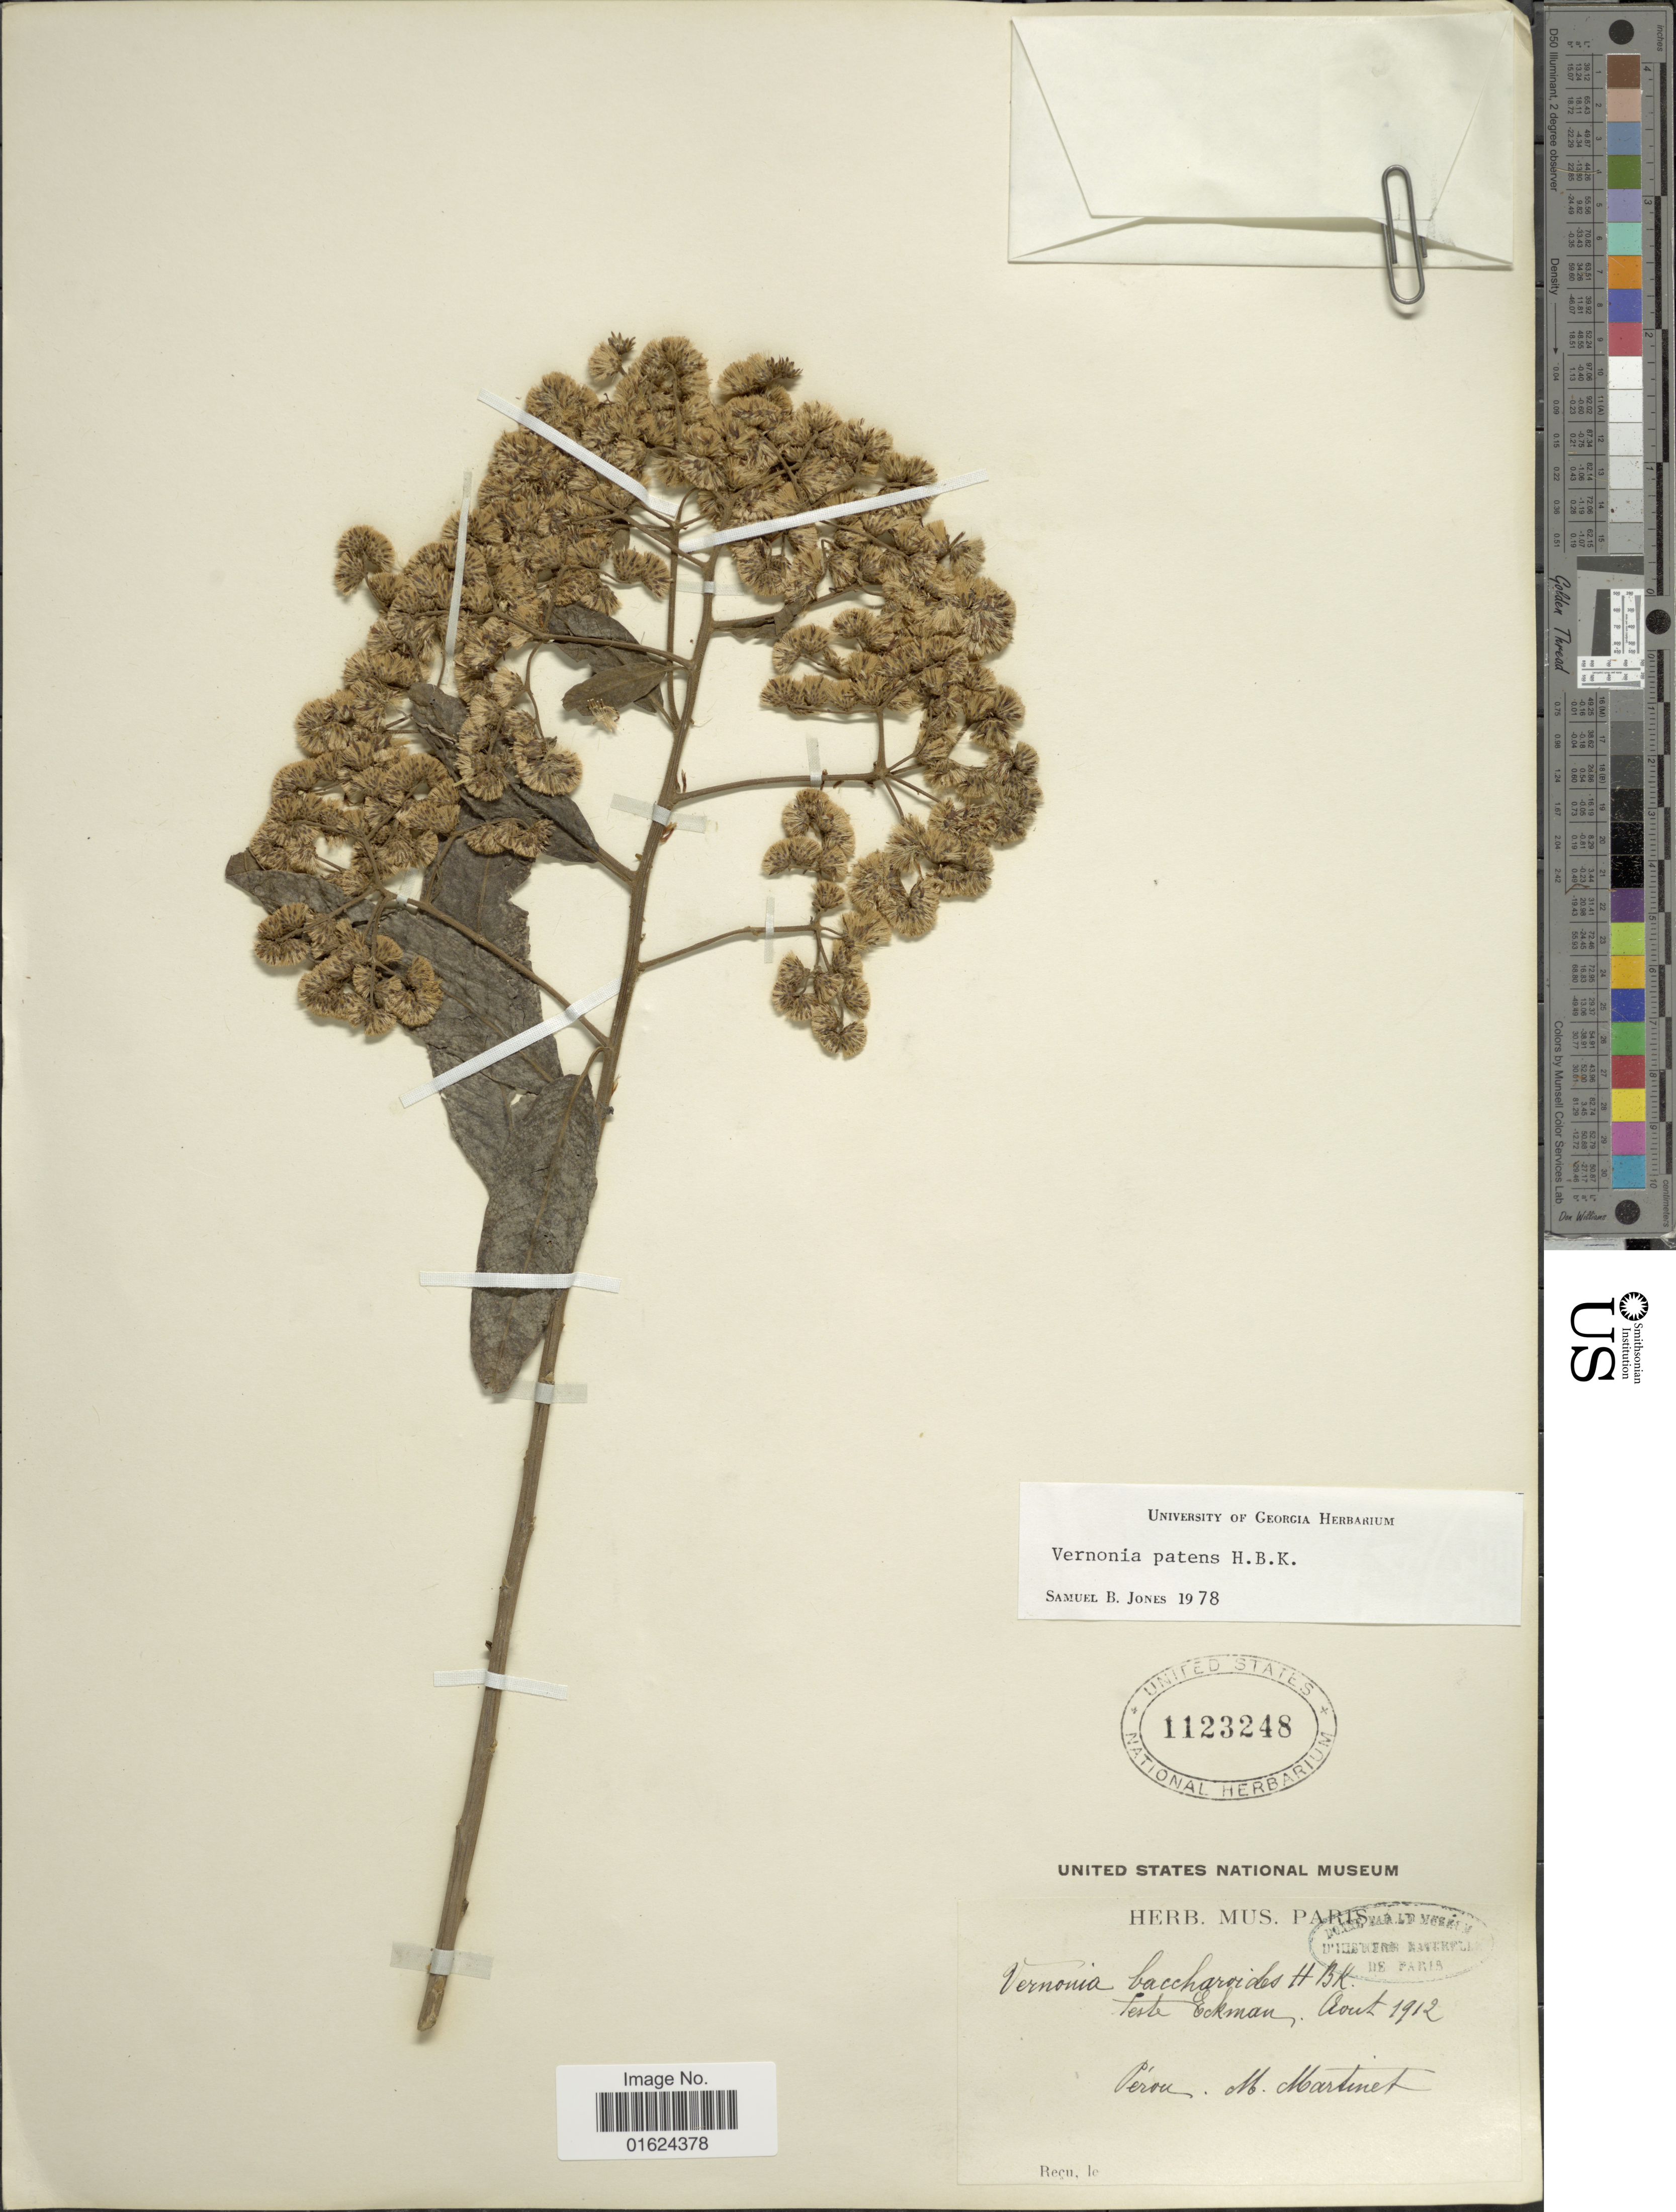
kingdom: Plantae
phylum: Tracheophyta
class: Magnoliopsida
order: Asterales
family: Asteraceae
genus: Vernonanthura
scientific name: Vernonanthura patens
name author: (Kunth) H. Rob.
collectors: -. Martinet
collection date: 1912-08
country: Peru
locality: Perou.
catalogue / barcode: US 1123248